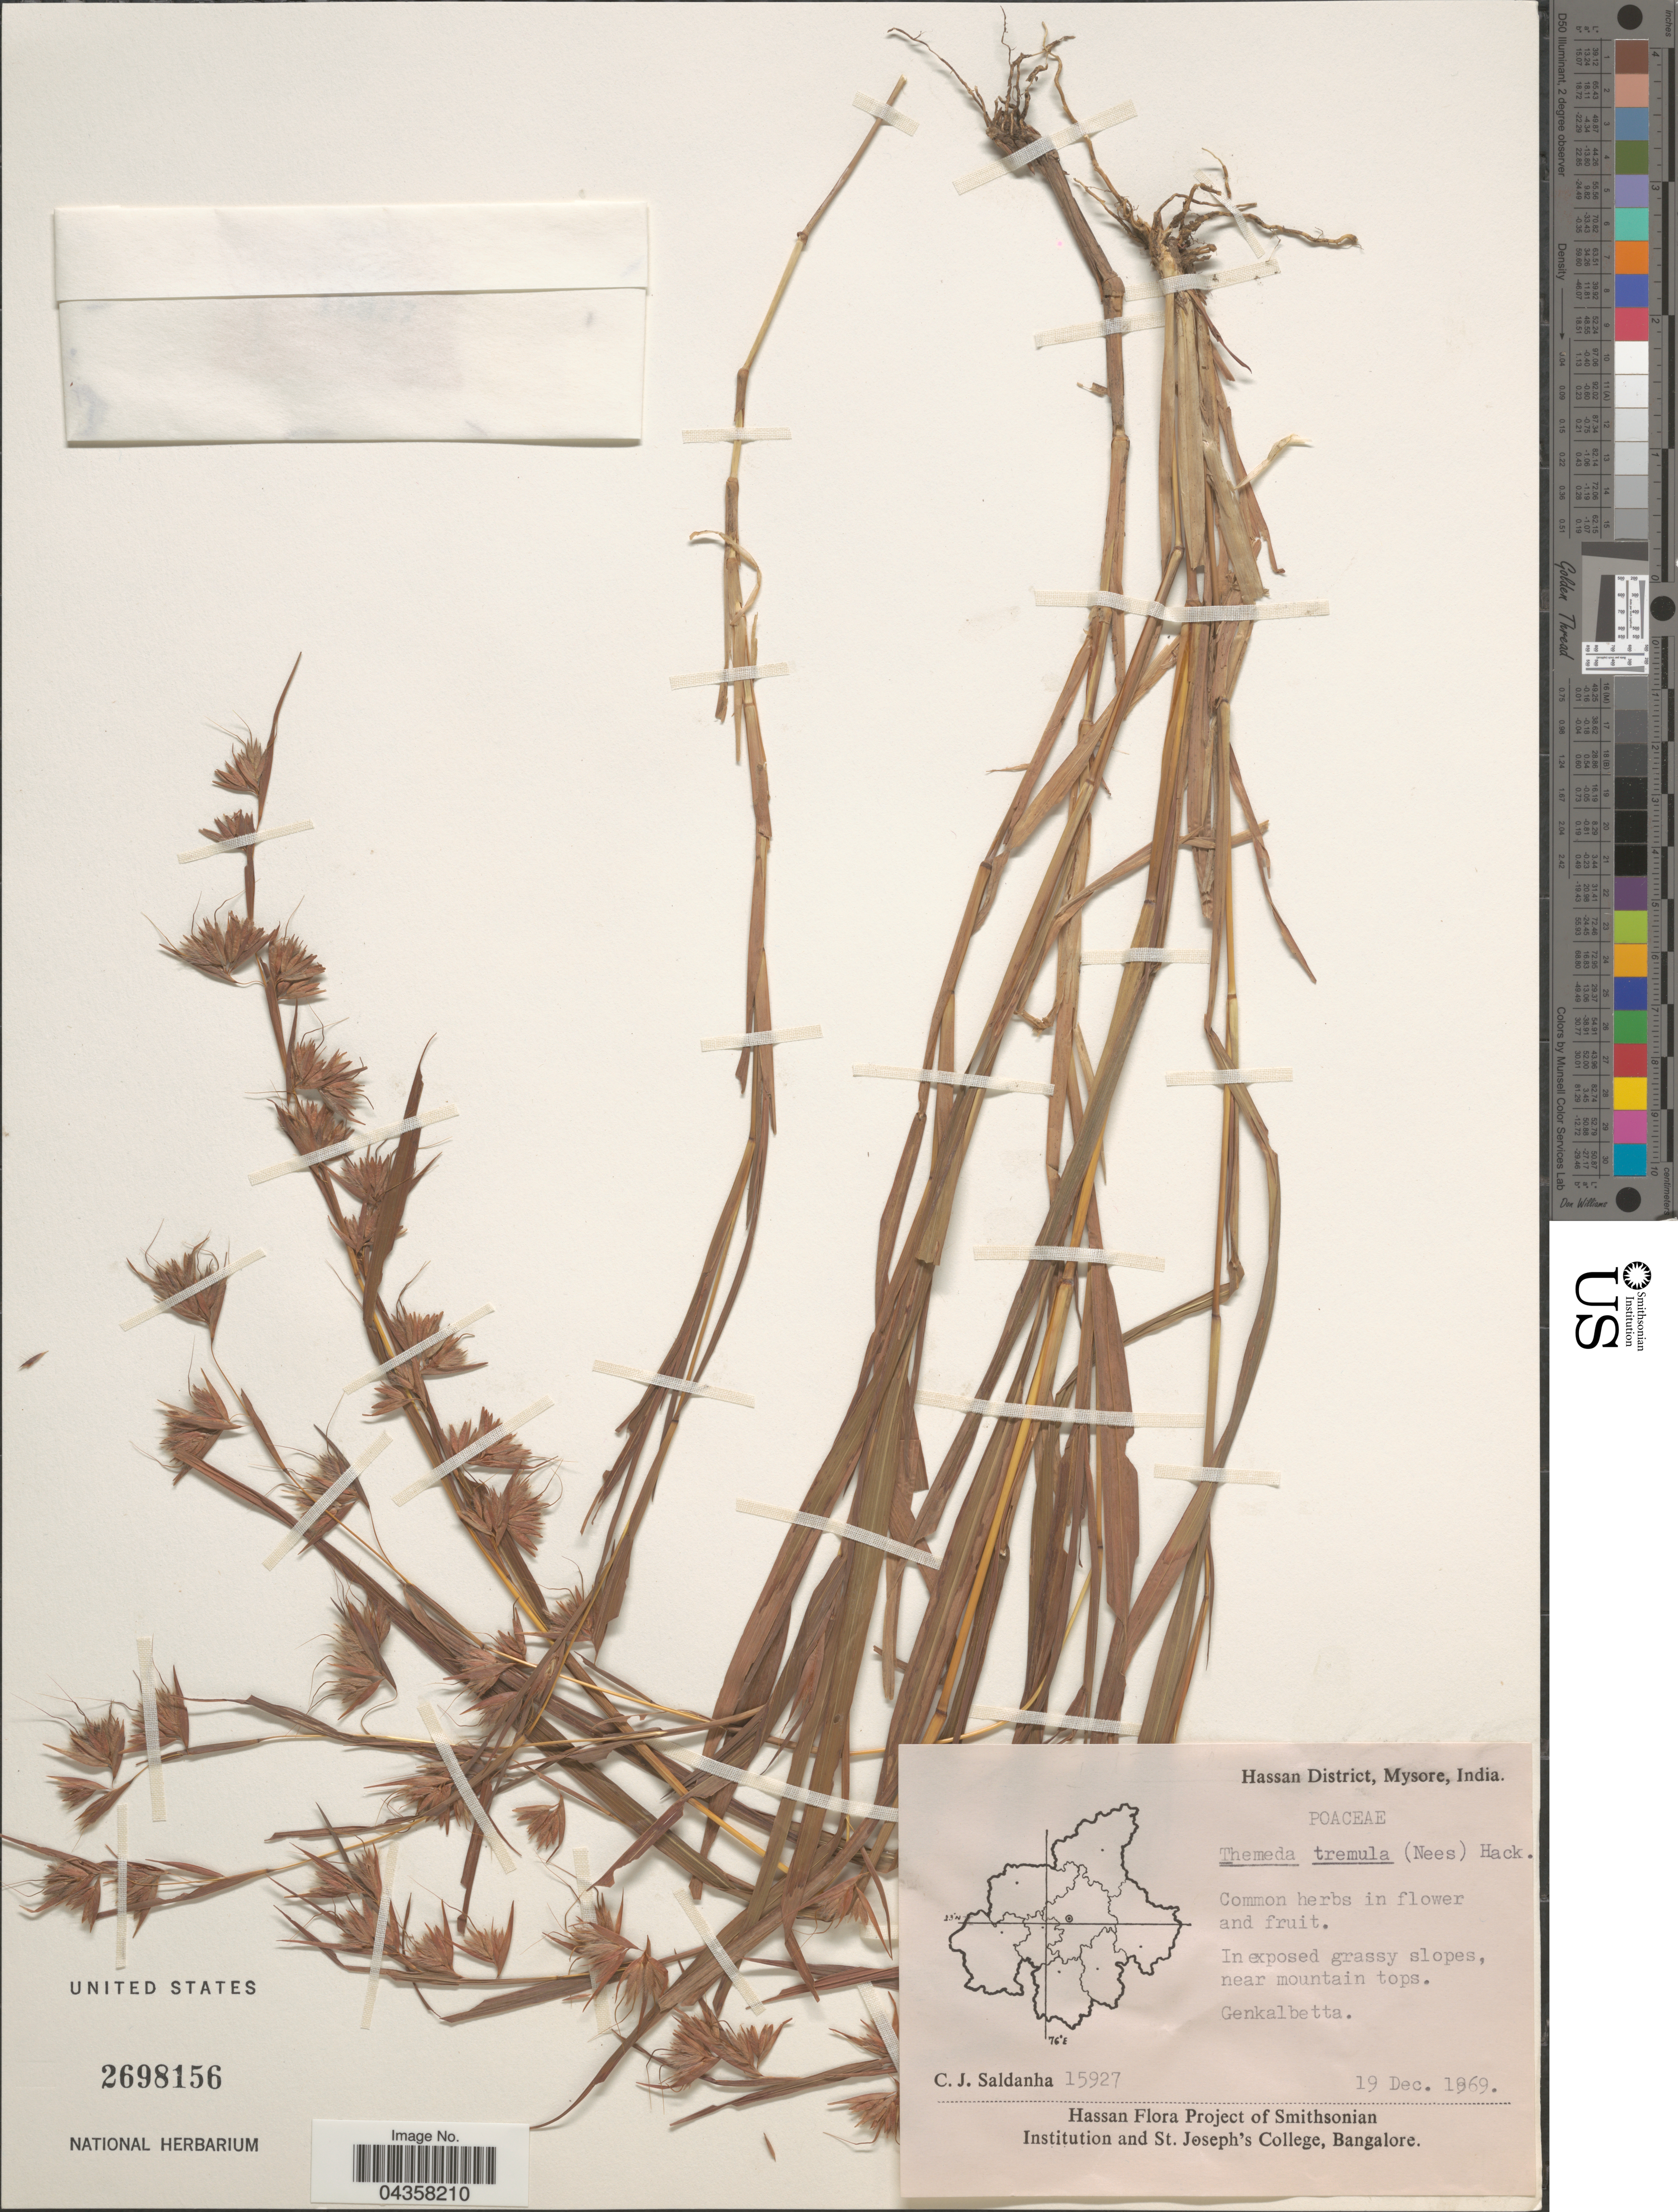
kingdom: Plantae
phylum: Tracheophyta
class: Liliopsida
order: Poales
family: Poaceae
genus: Themeda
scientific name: Themeda tremula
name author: (Nees) Hack.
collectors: C. J. Saldanha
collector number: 15927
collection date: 1969-12-19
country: India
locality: Hassan District, Mysore. Genkalbetta.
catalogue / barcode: US 2698156